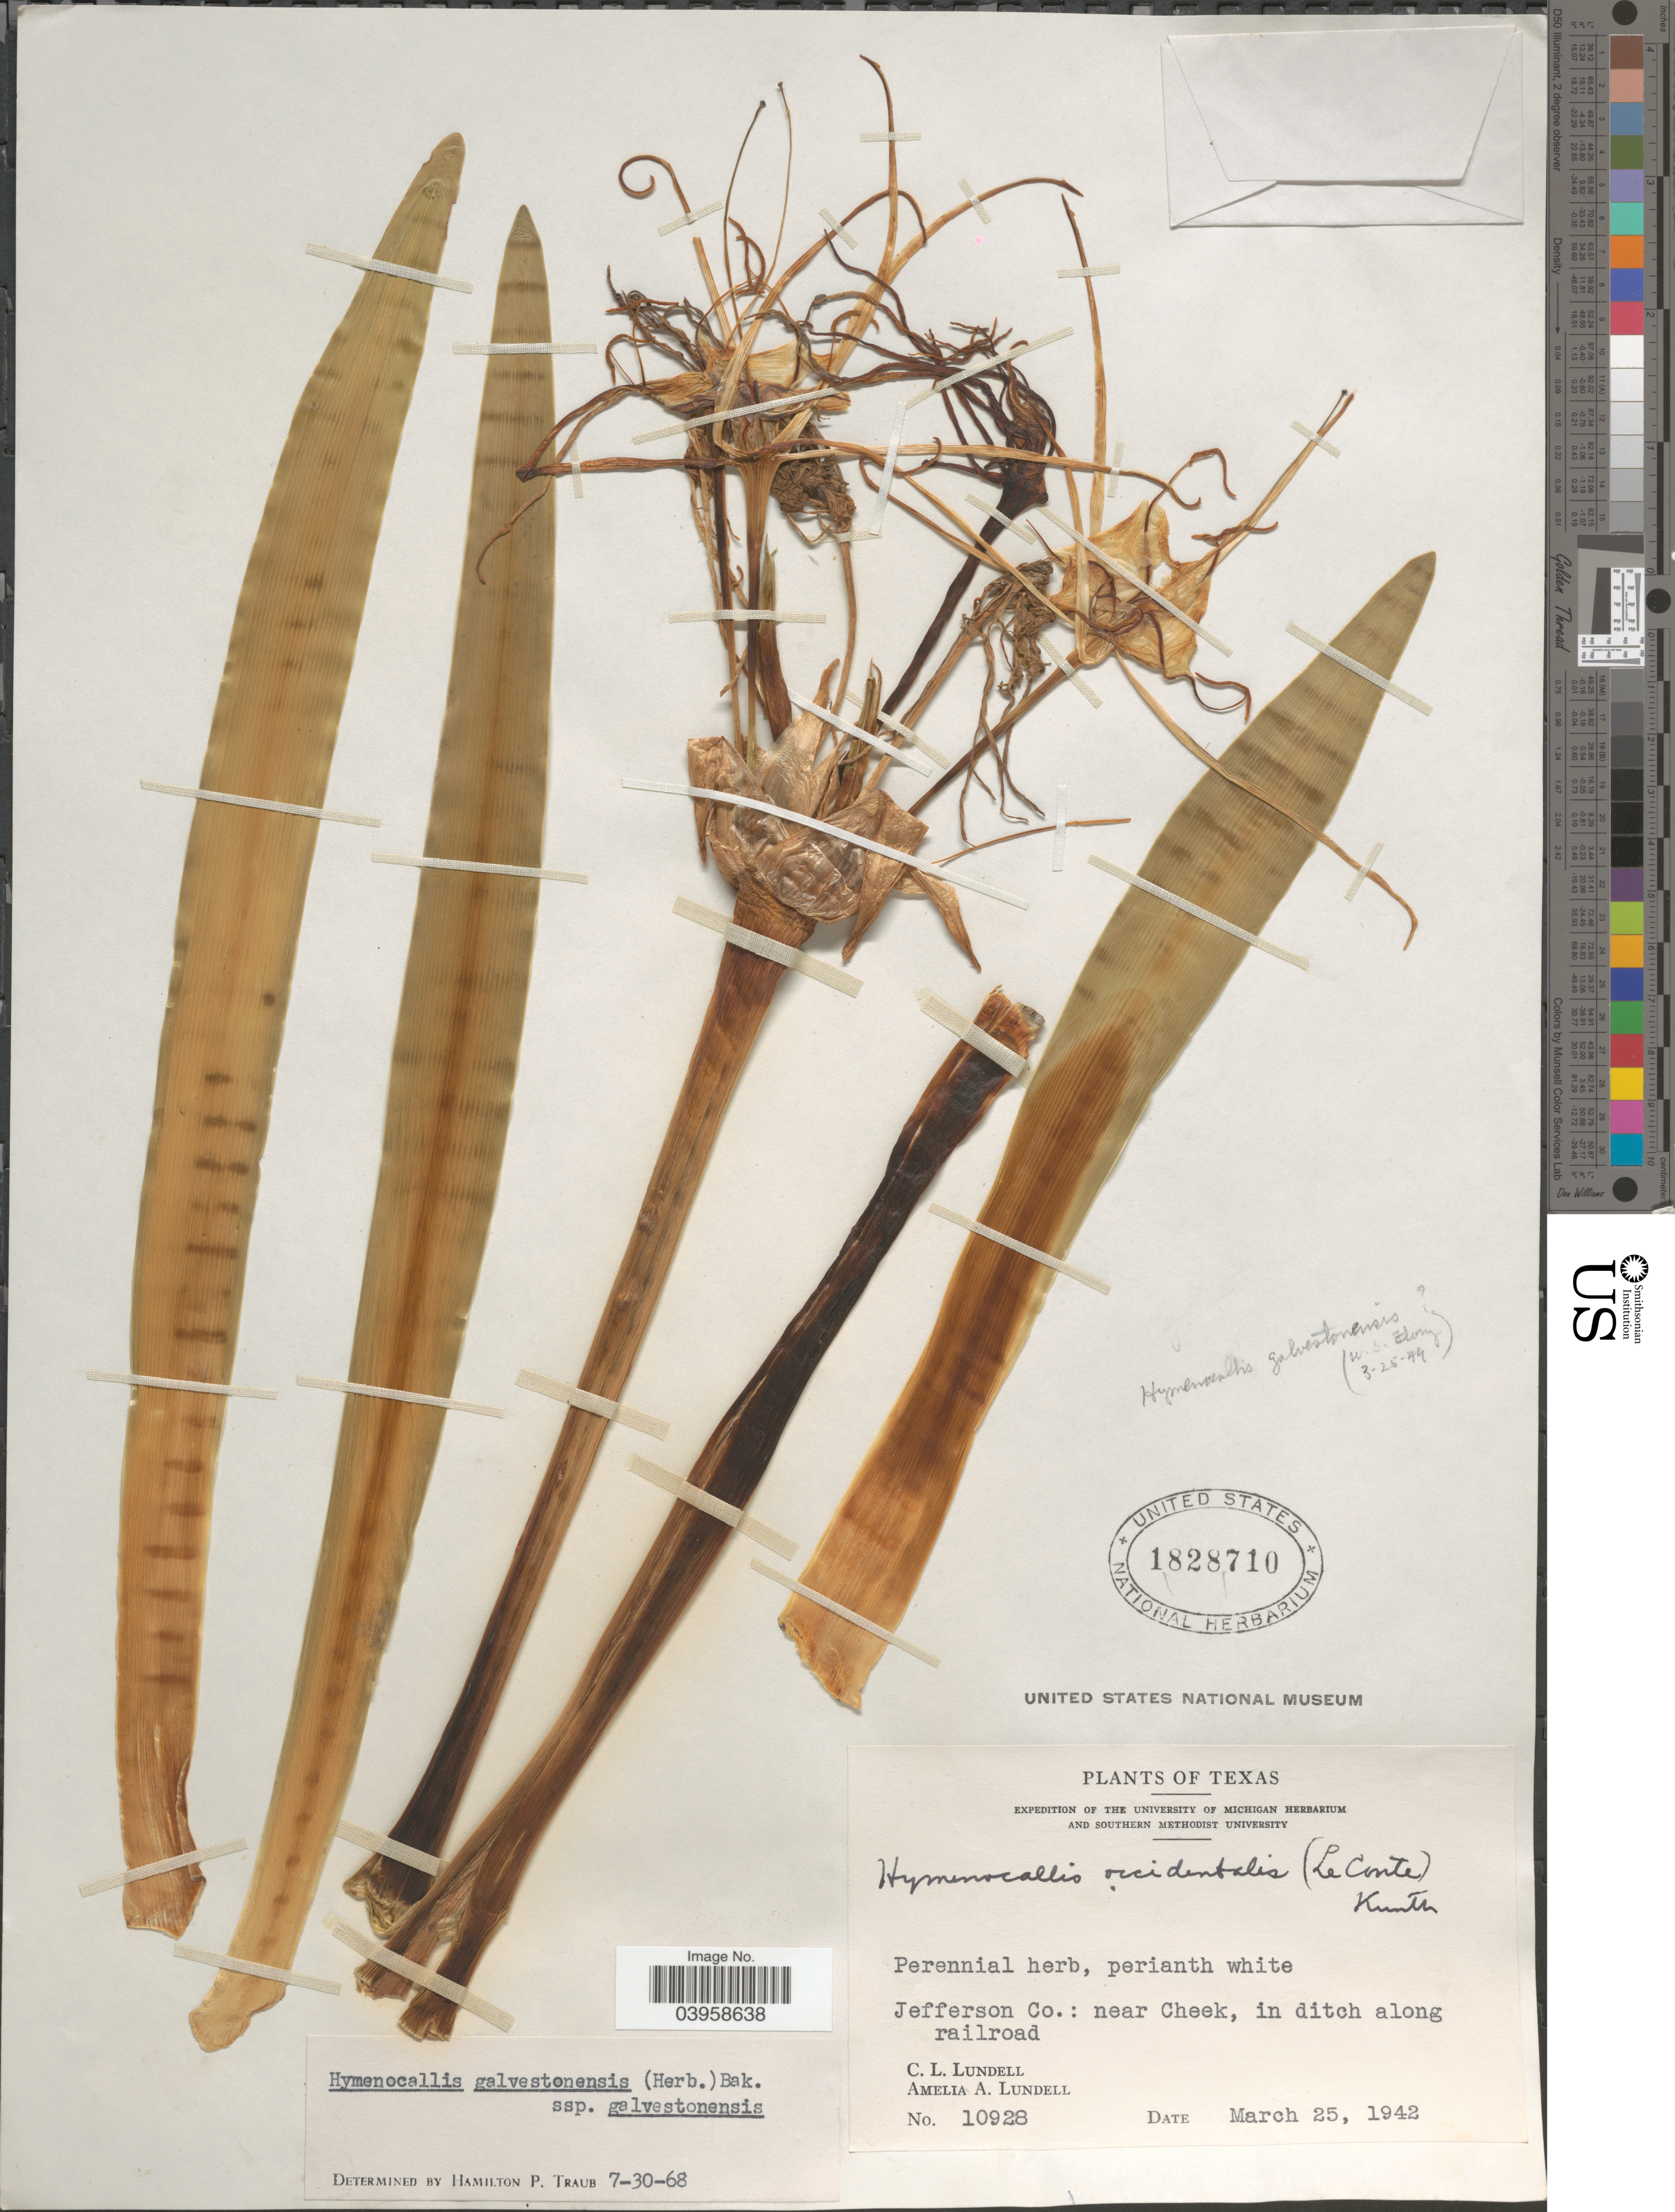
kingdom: Plantae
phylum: Tracheophyta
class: Liliopsida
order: Asparagales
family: Amaryllidaceae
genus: Hymenocallis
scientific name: Hymenocallis caroliniana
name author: (L.) Herb.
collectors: C. L. Lundell & A. A. Lundell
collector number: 10928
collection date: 1942-03-25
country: United States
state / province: Texas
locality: Jefferson Co.: near Cheek, in ditch along railroad.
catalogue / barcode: US 1828710